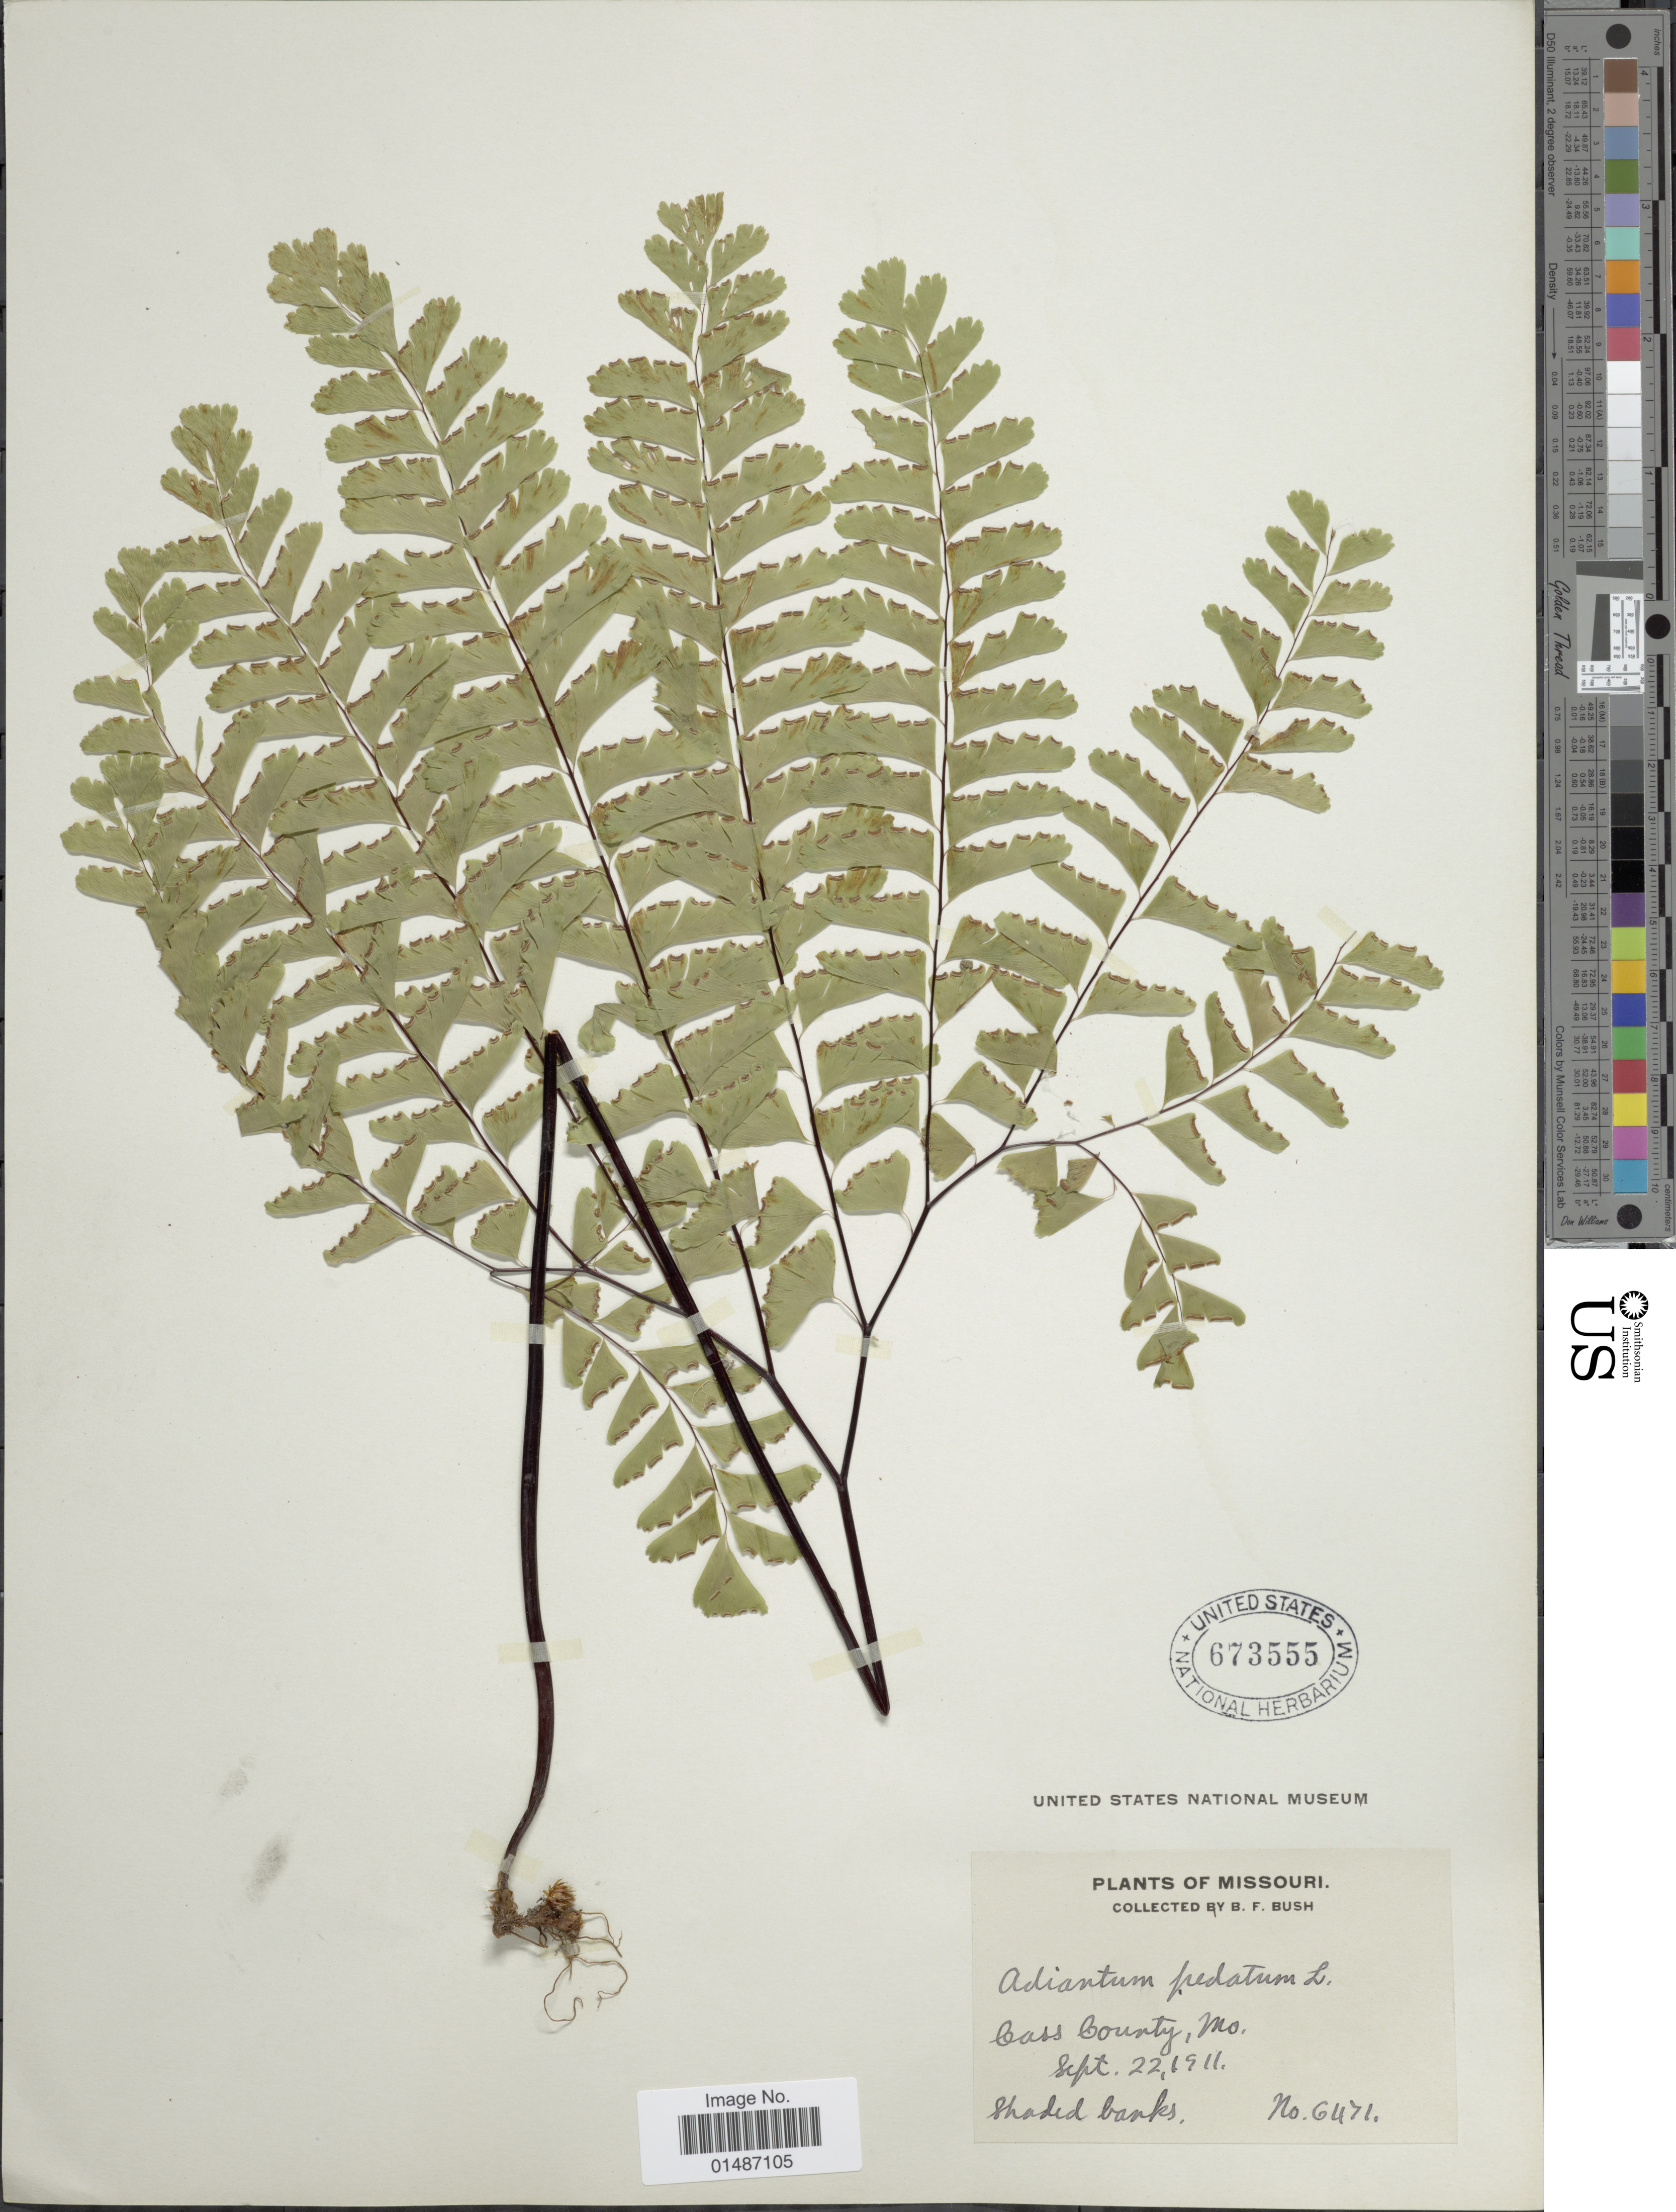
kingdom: Plantae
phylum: Tracheophyta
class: Polypodiopsida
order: Polypodiales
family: Pteridaceae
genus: Adiantum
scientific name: Adiantum pedatum var. pedatum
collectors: B. F. Bush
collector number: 6471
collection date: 1911-09-22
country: United States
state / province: Missouri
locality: Cass County.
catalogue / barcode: US 673555